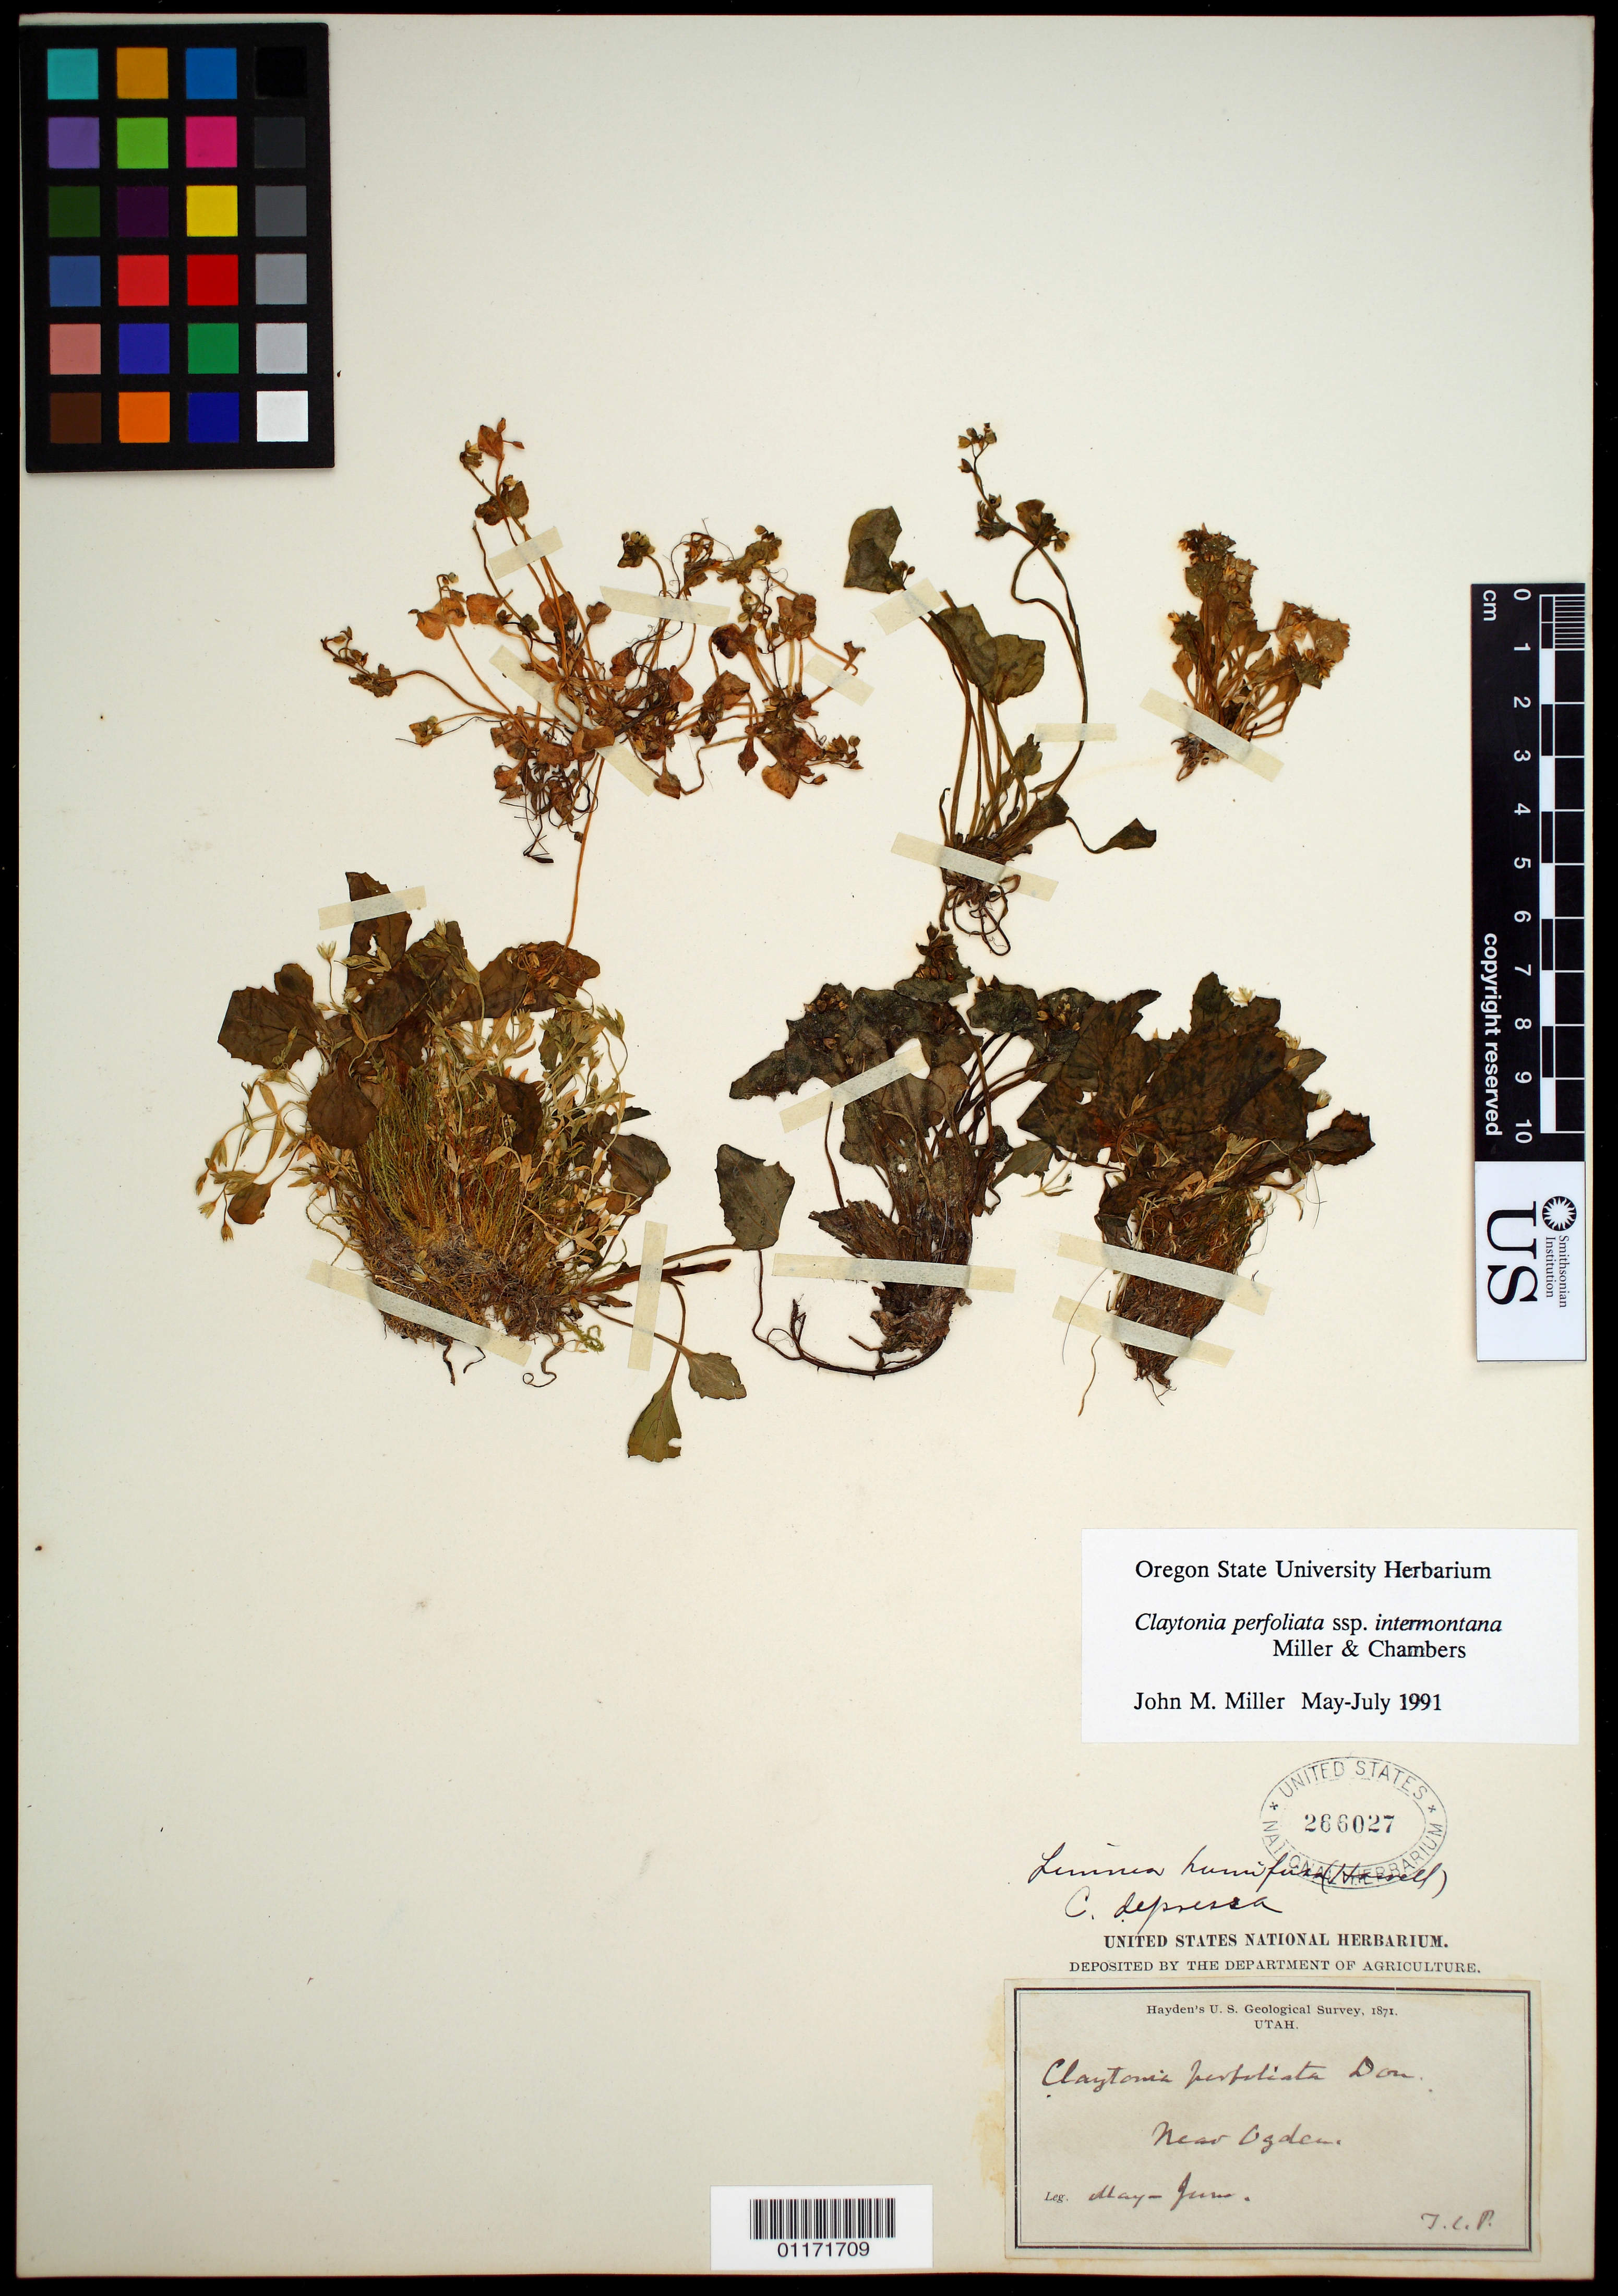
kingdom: Plantae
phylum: Tracheophyta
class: Magnoliopsida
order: Caryophyllales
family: Montiaceae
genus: Claytonia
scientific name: Claytonia perfoliata subsp. intermontana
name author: Mill. & Chambers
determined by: Miller, John M.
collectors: -- Hayden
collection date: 1871-05/1871-06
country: United States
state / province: Utah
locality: Ugden.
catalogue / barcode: US 266027